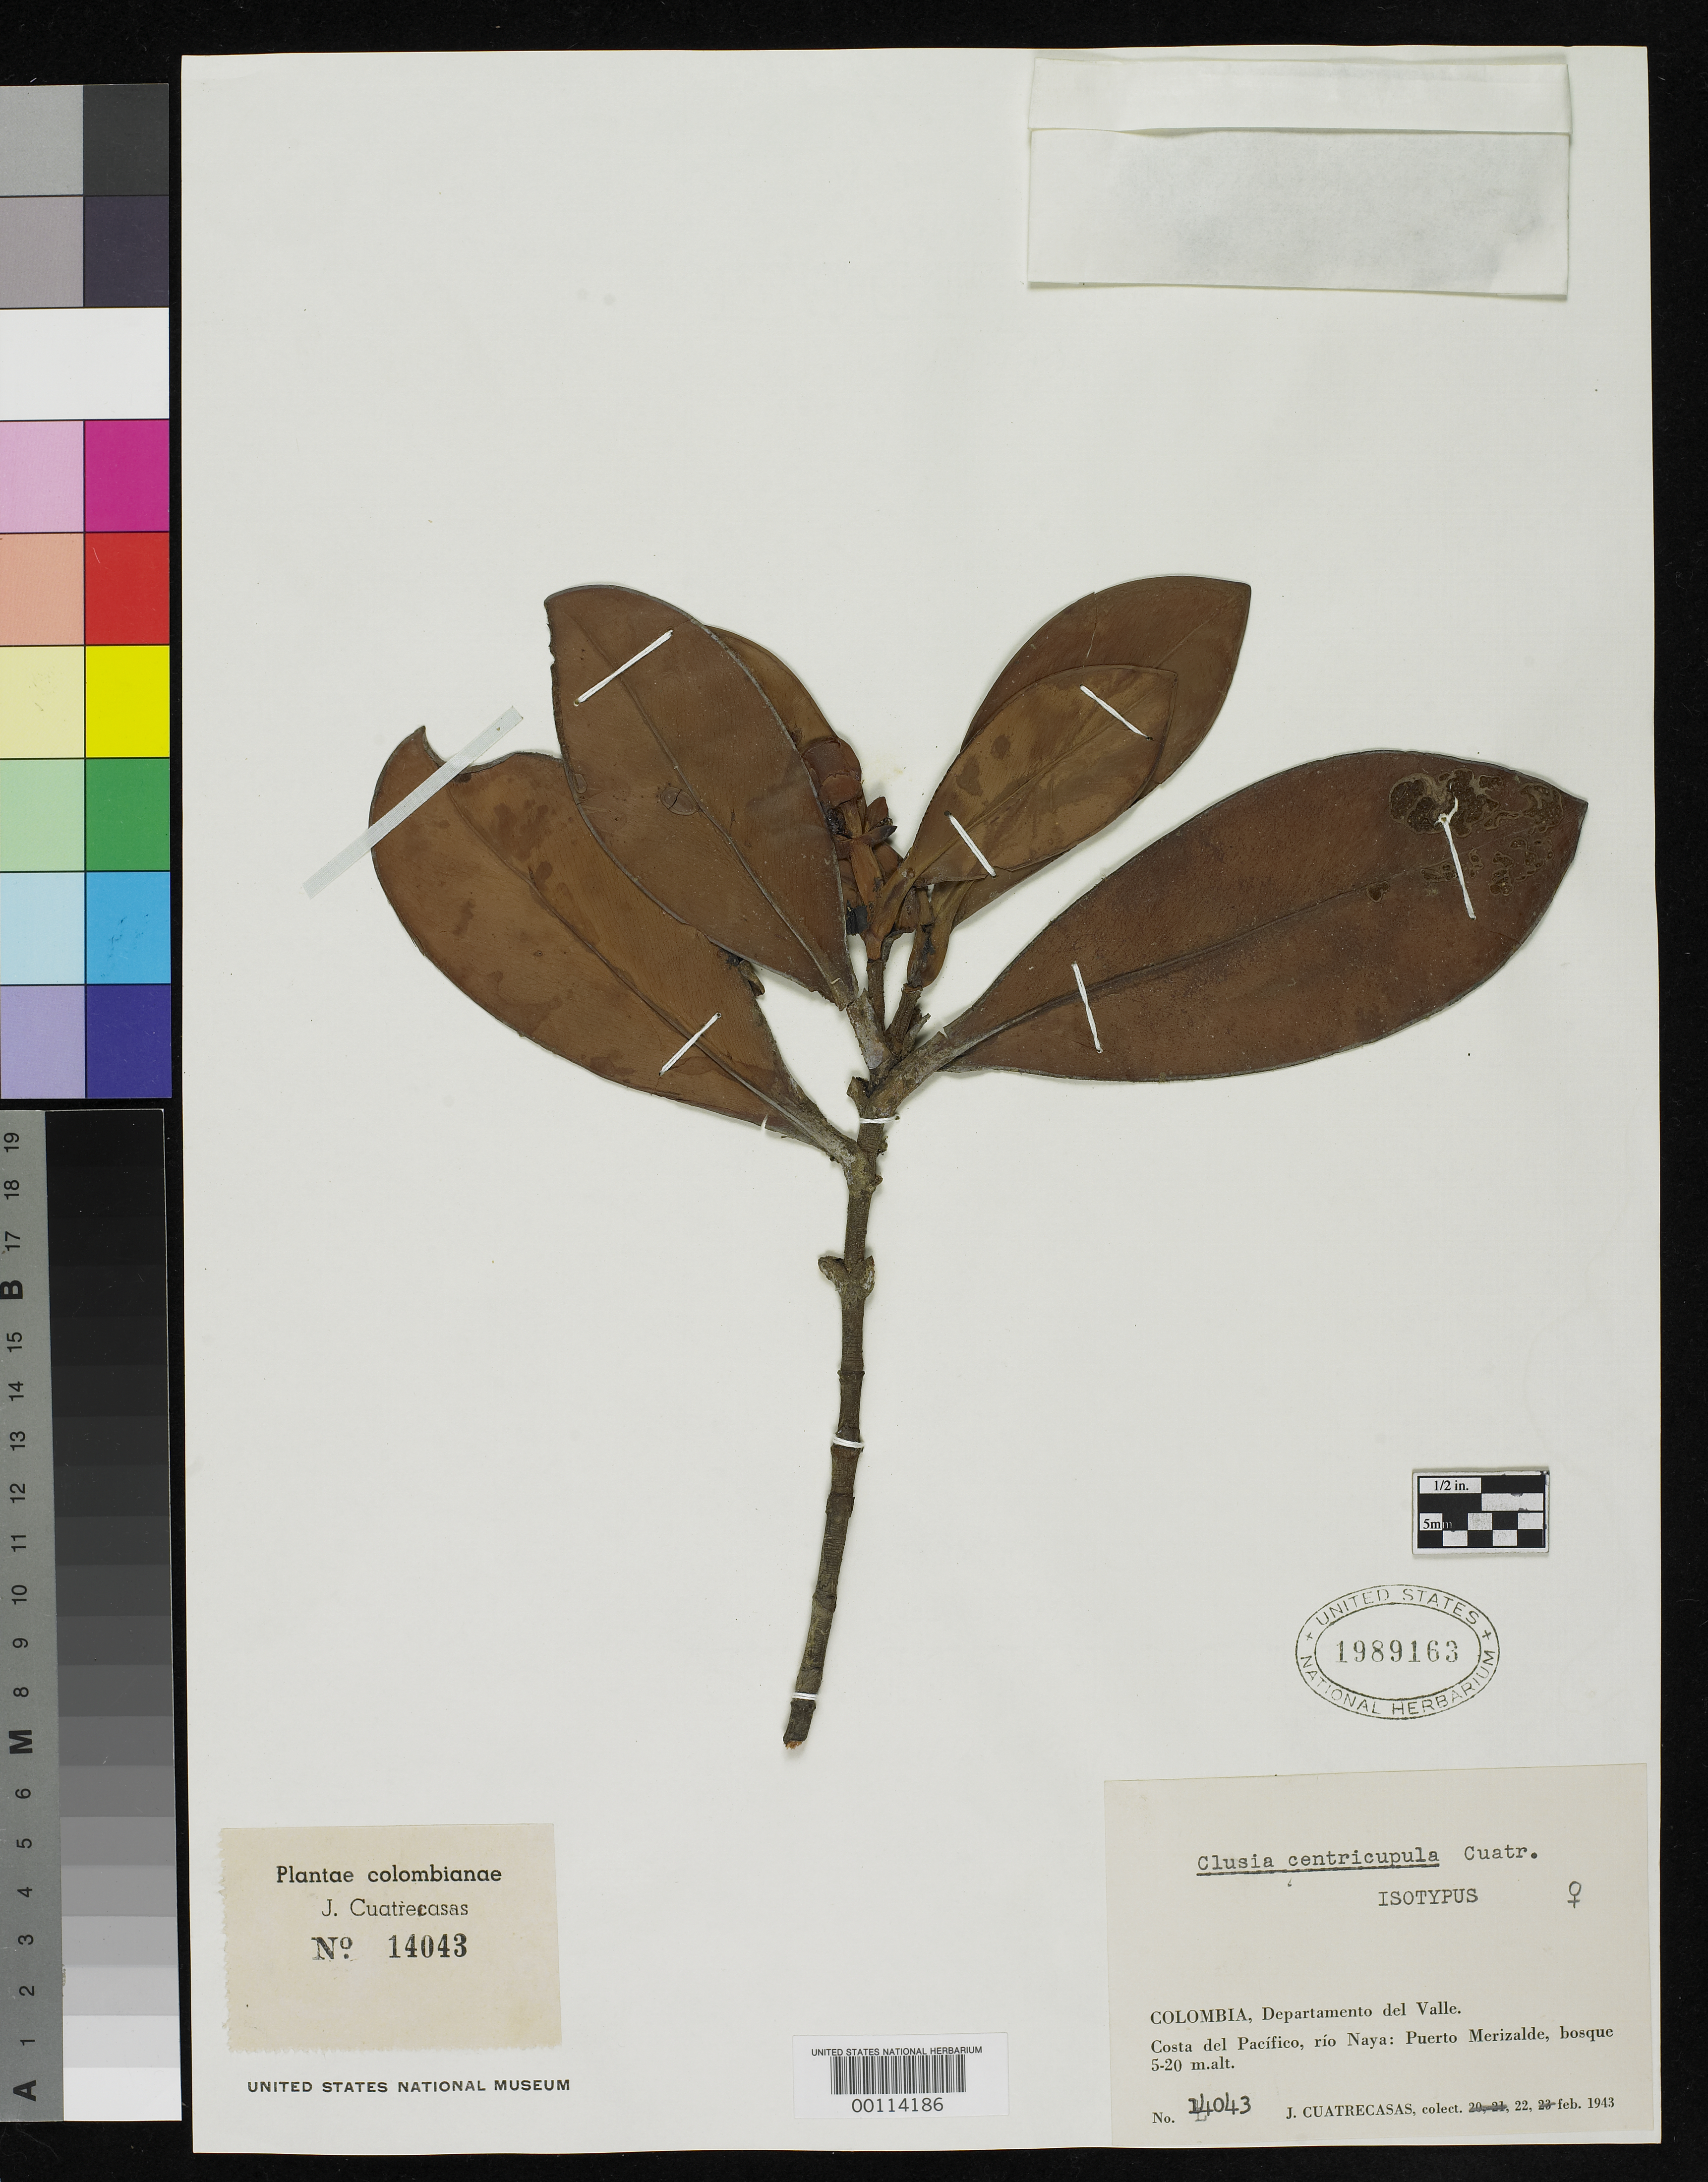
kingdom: Plantae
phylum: Tracheophyta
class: Magnoliopsida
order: Malpighiales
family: Clusiaceae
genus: Clusia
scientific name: Clusia centricupula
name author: Cuatrec.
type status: Isotype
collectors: J. Cuatrecasas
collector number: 14043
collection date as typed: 22 Feb 1943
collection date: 1943-02-22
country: Colombia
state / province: Valle del Cauca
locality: Puerto Merizalde.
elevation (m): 5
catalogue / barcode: US 1989163